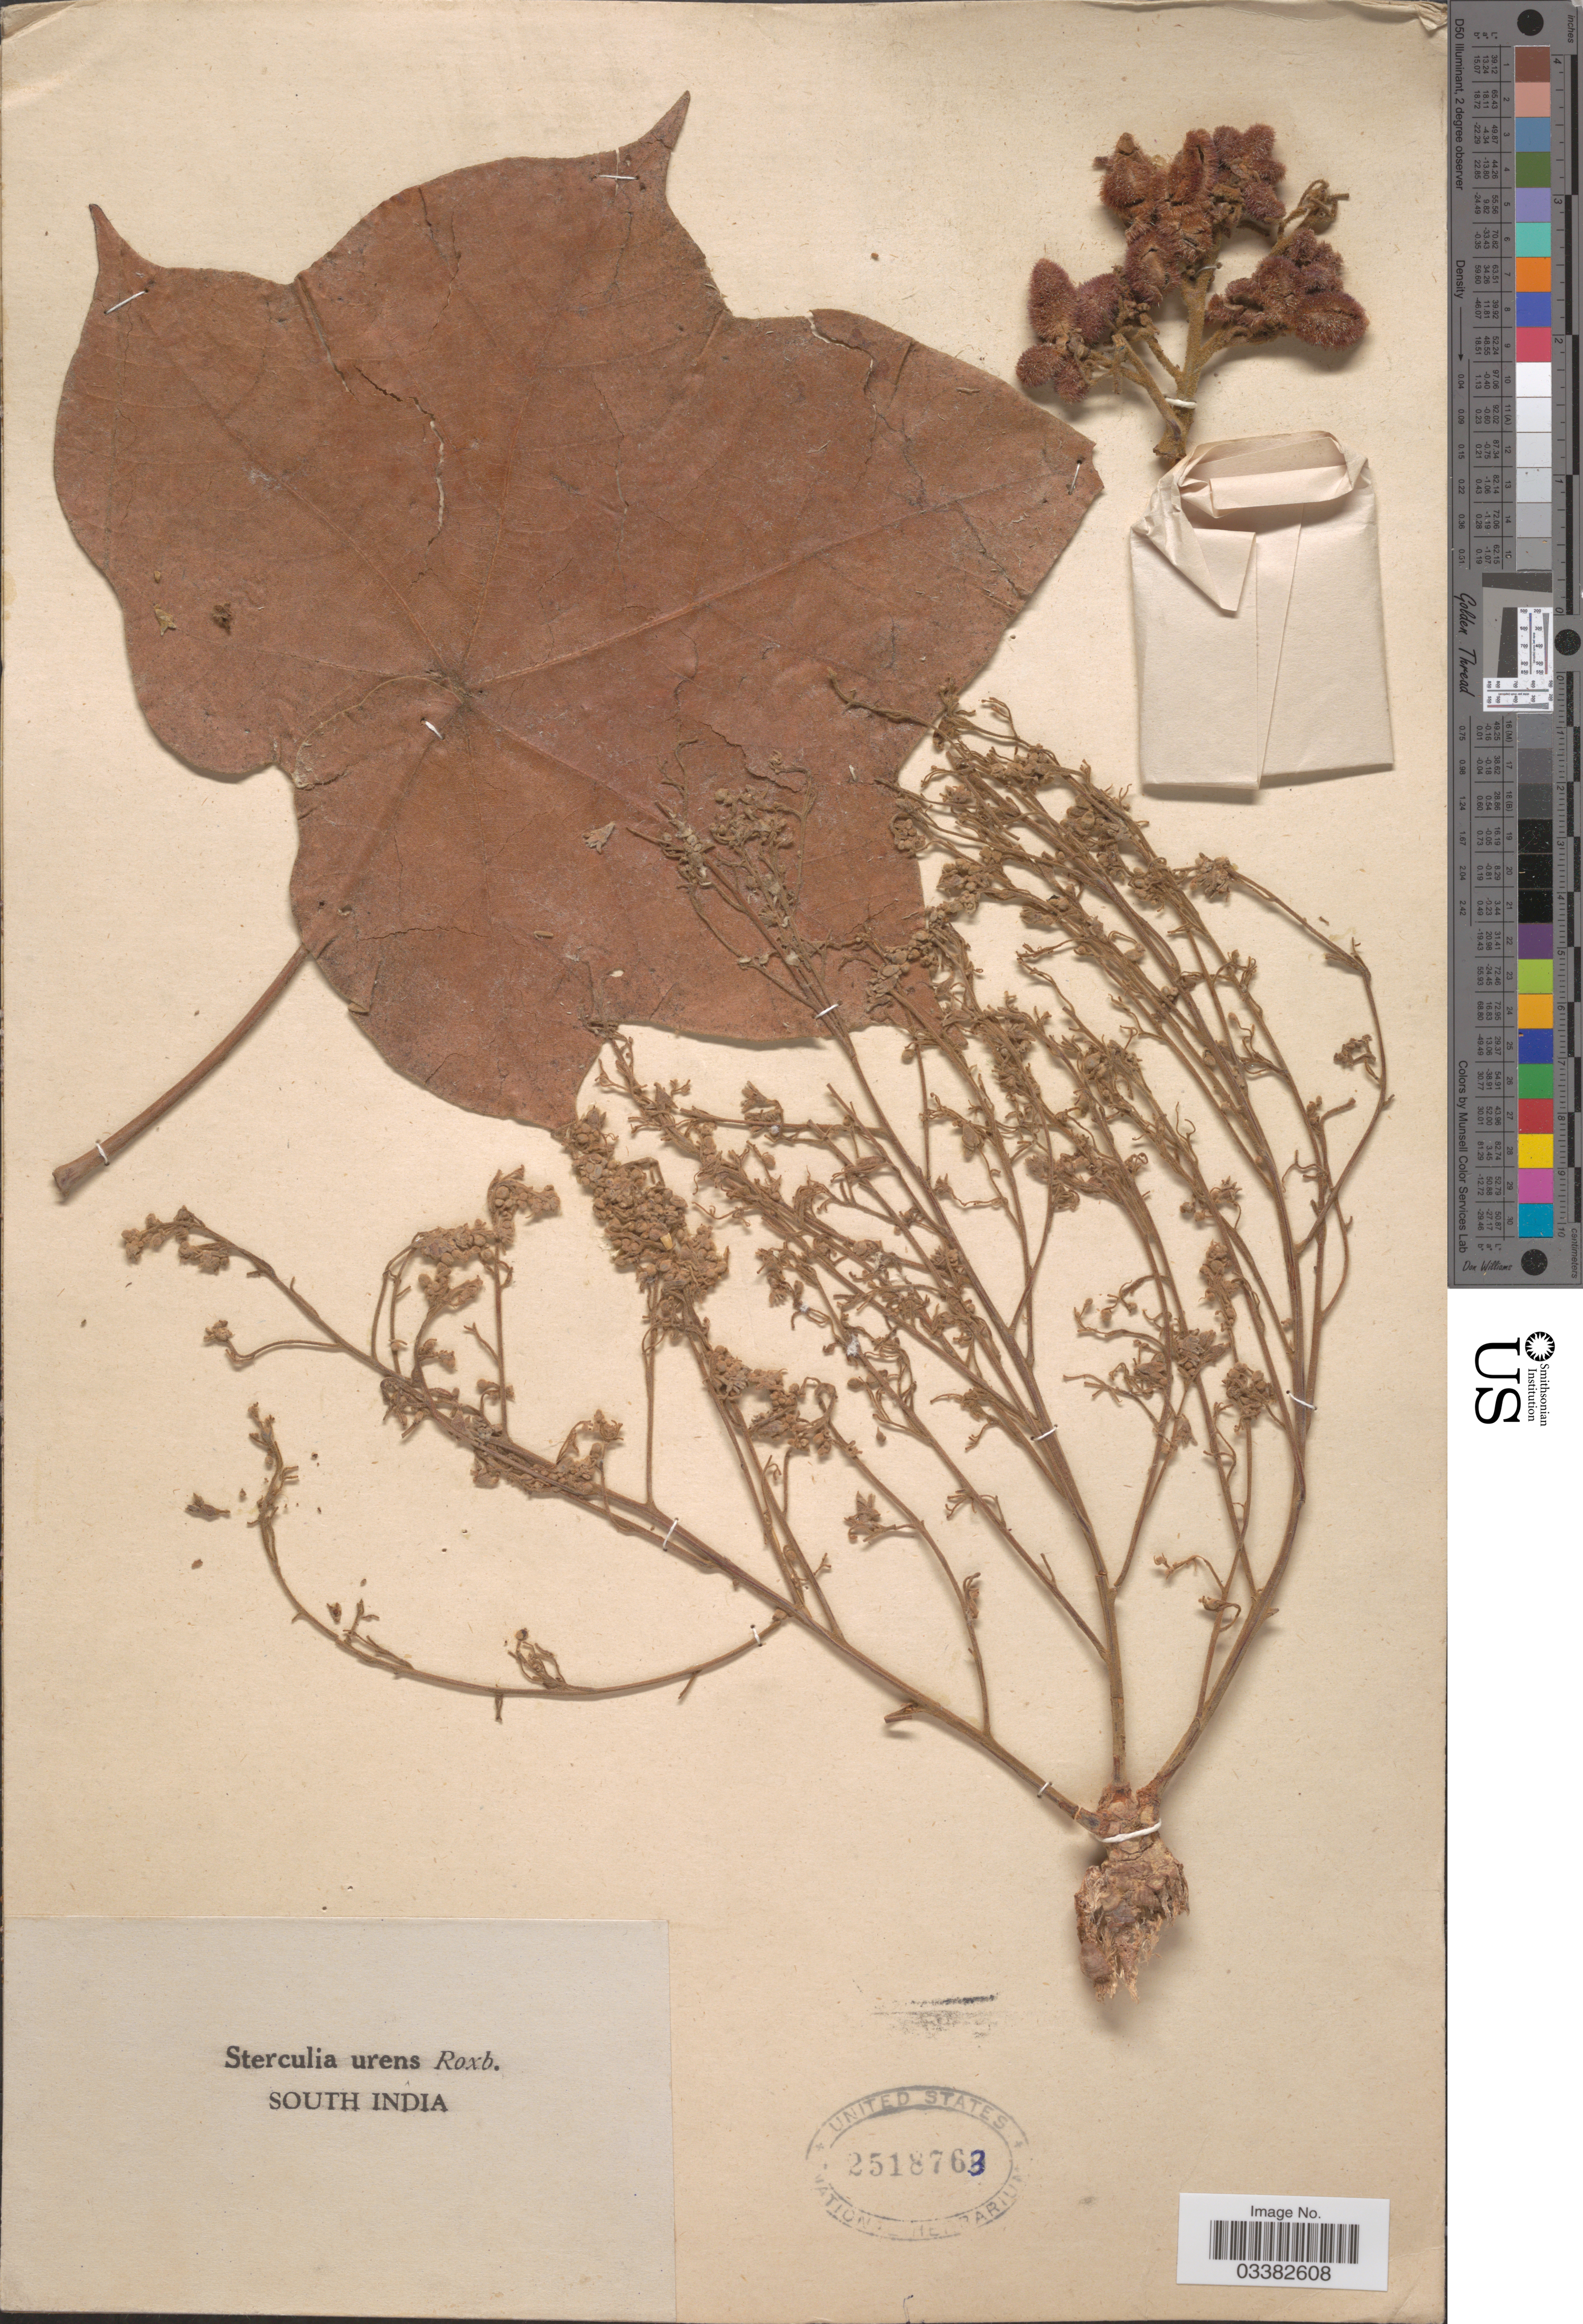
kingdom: Plantae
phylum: Tracheophyta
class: Magnoliopsida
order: Malvales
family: Malvaceae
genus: Sterculia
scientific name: Sterculia urens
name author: Roxb.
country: India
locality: South India.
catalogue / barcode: US 2518763